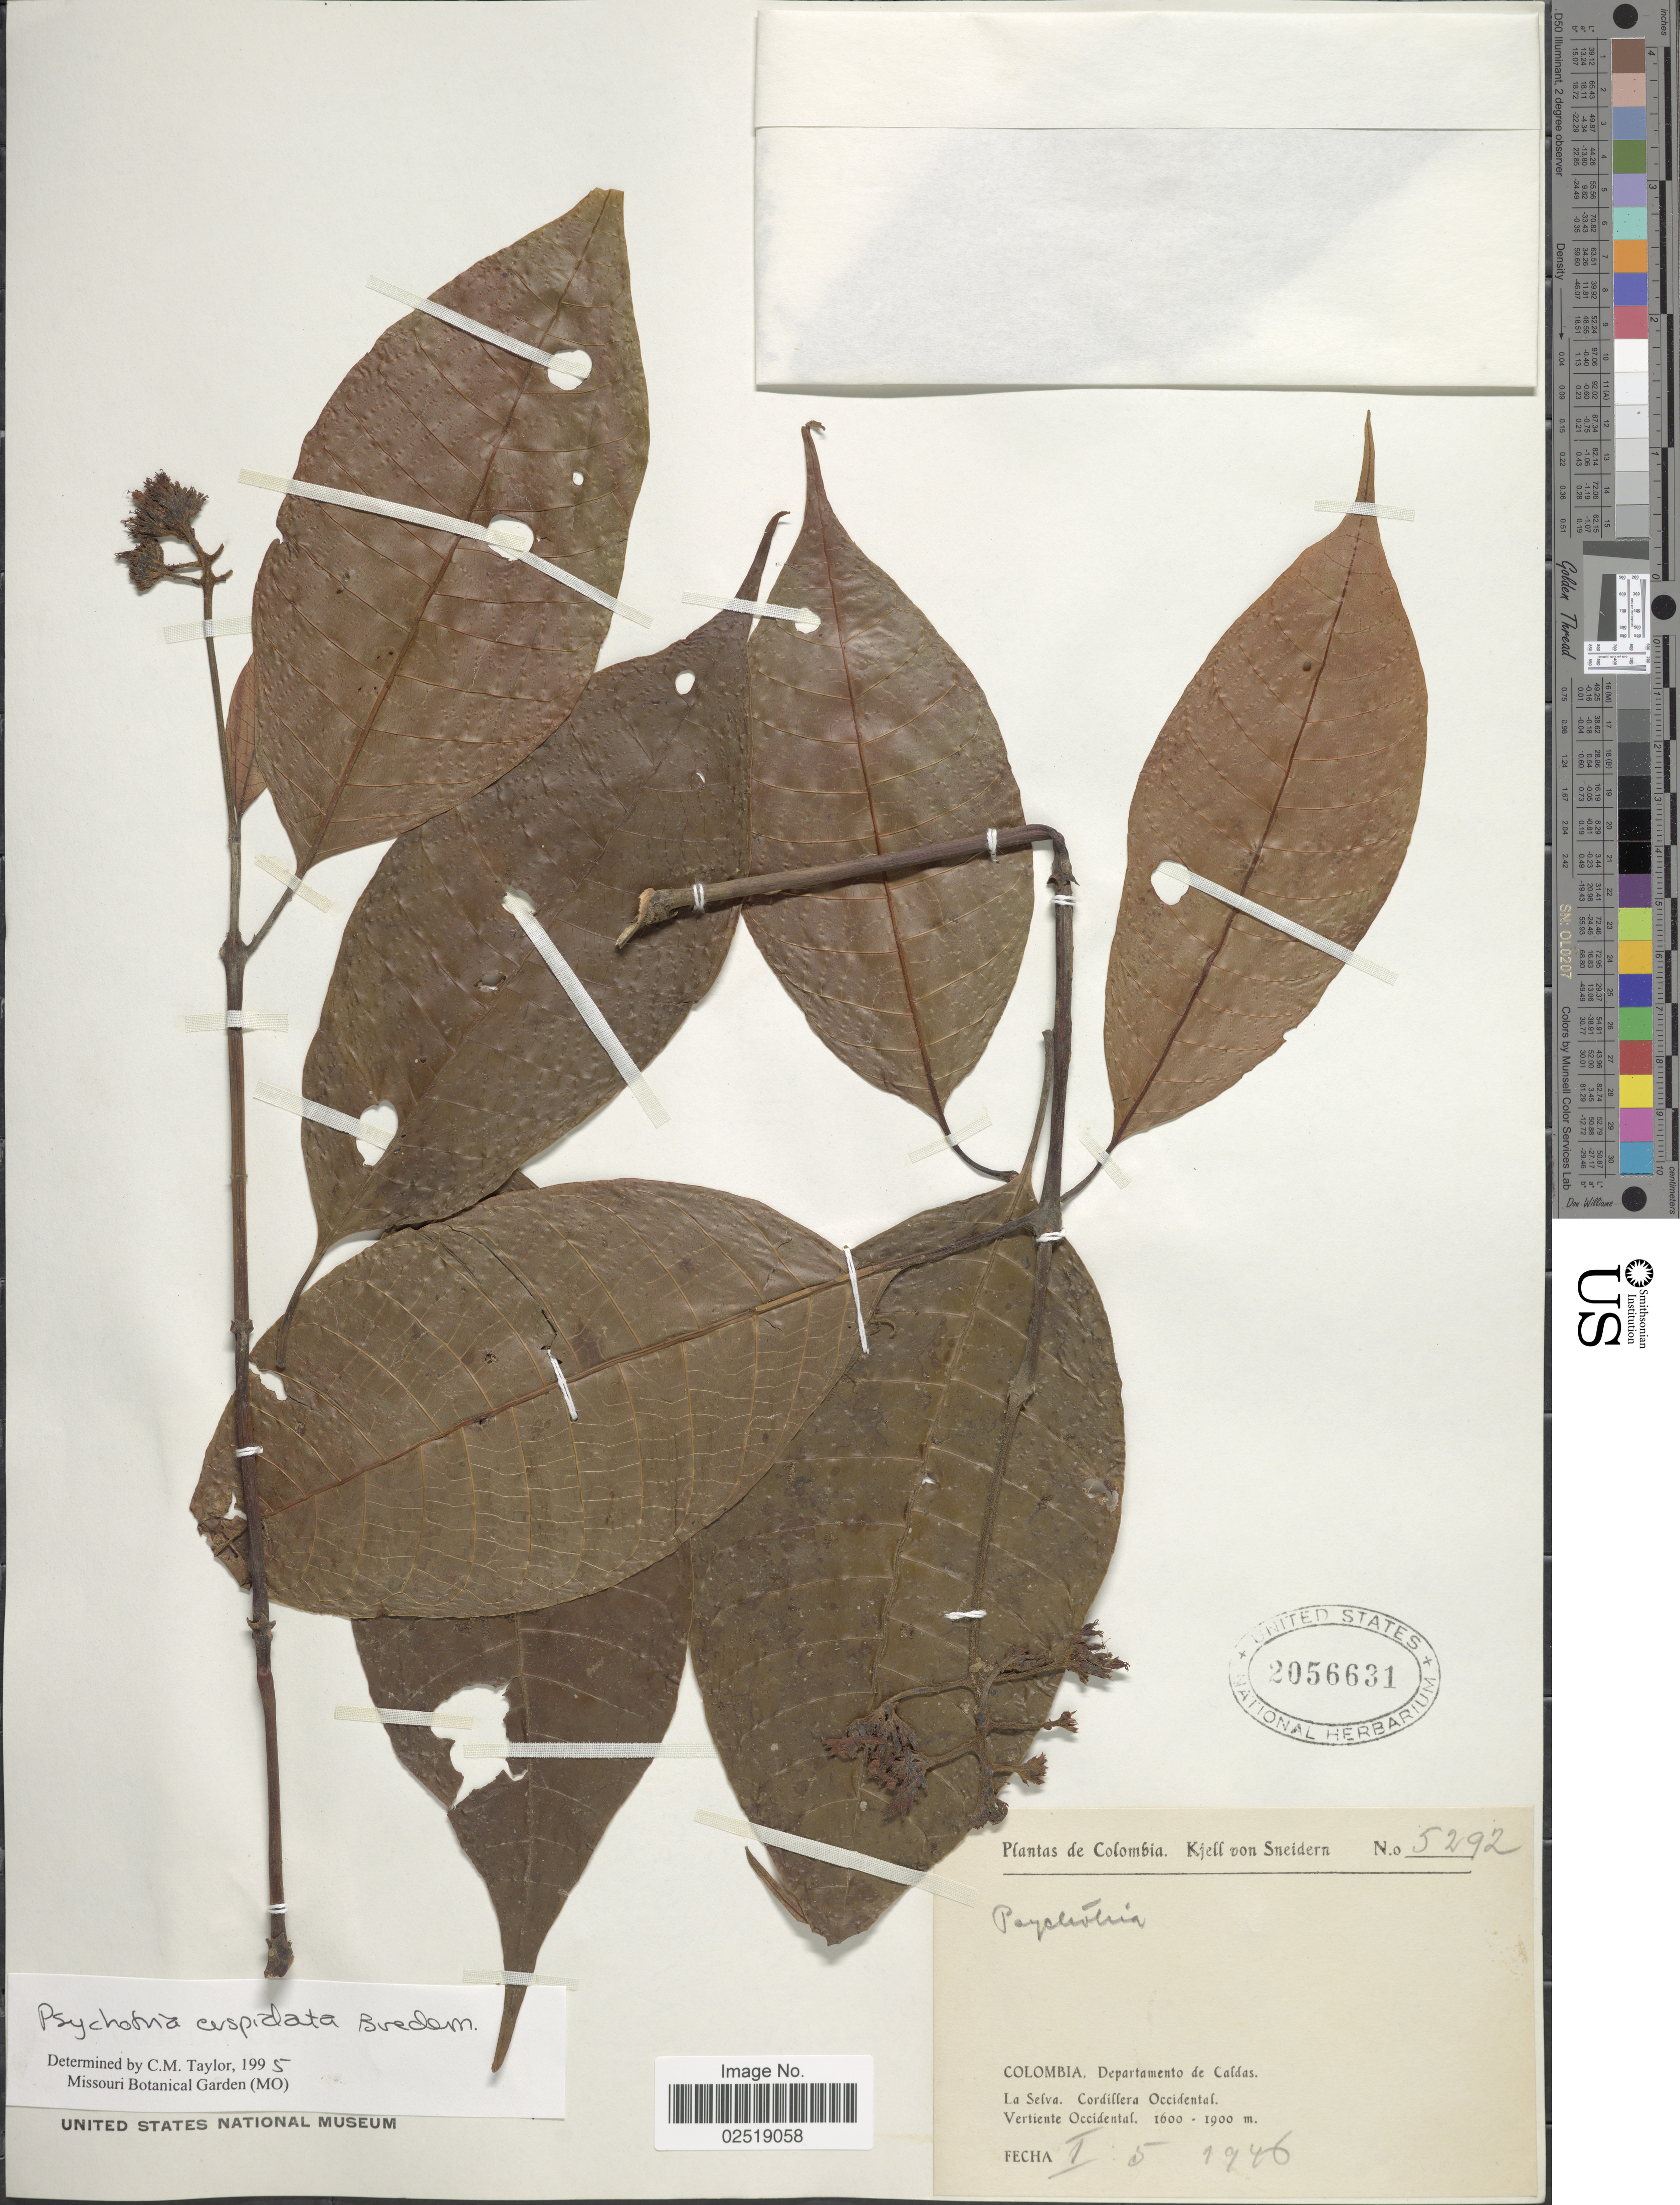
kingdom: Plantae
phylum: Tracheophyta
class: Magnoliopsida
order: Gentianales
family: Rubiaceae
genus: Psychotria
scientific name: Psychotria cuspidata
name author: Bredem. ex Schult.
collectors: K. von Sneidern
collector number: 5292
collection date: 1946-01-05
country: Colombia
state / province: Caldas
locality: Departamento de Caldas. La Selva. Cordillera Occidental. Vertiente Occidental.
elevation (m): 1600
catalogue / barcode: US 2056631